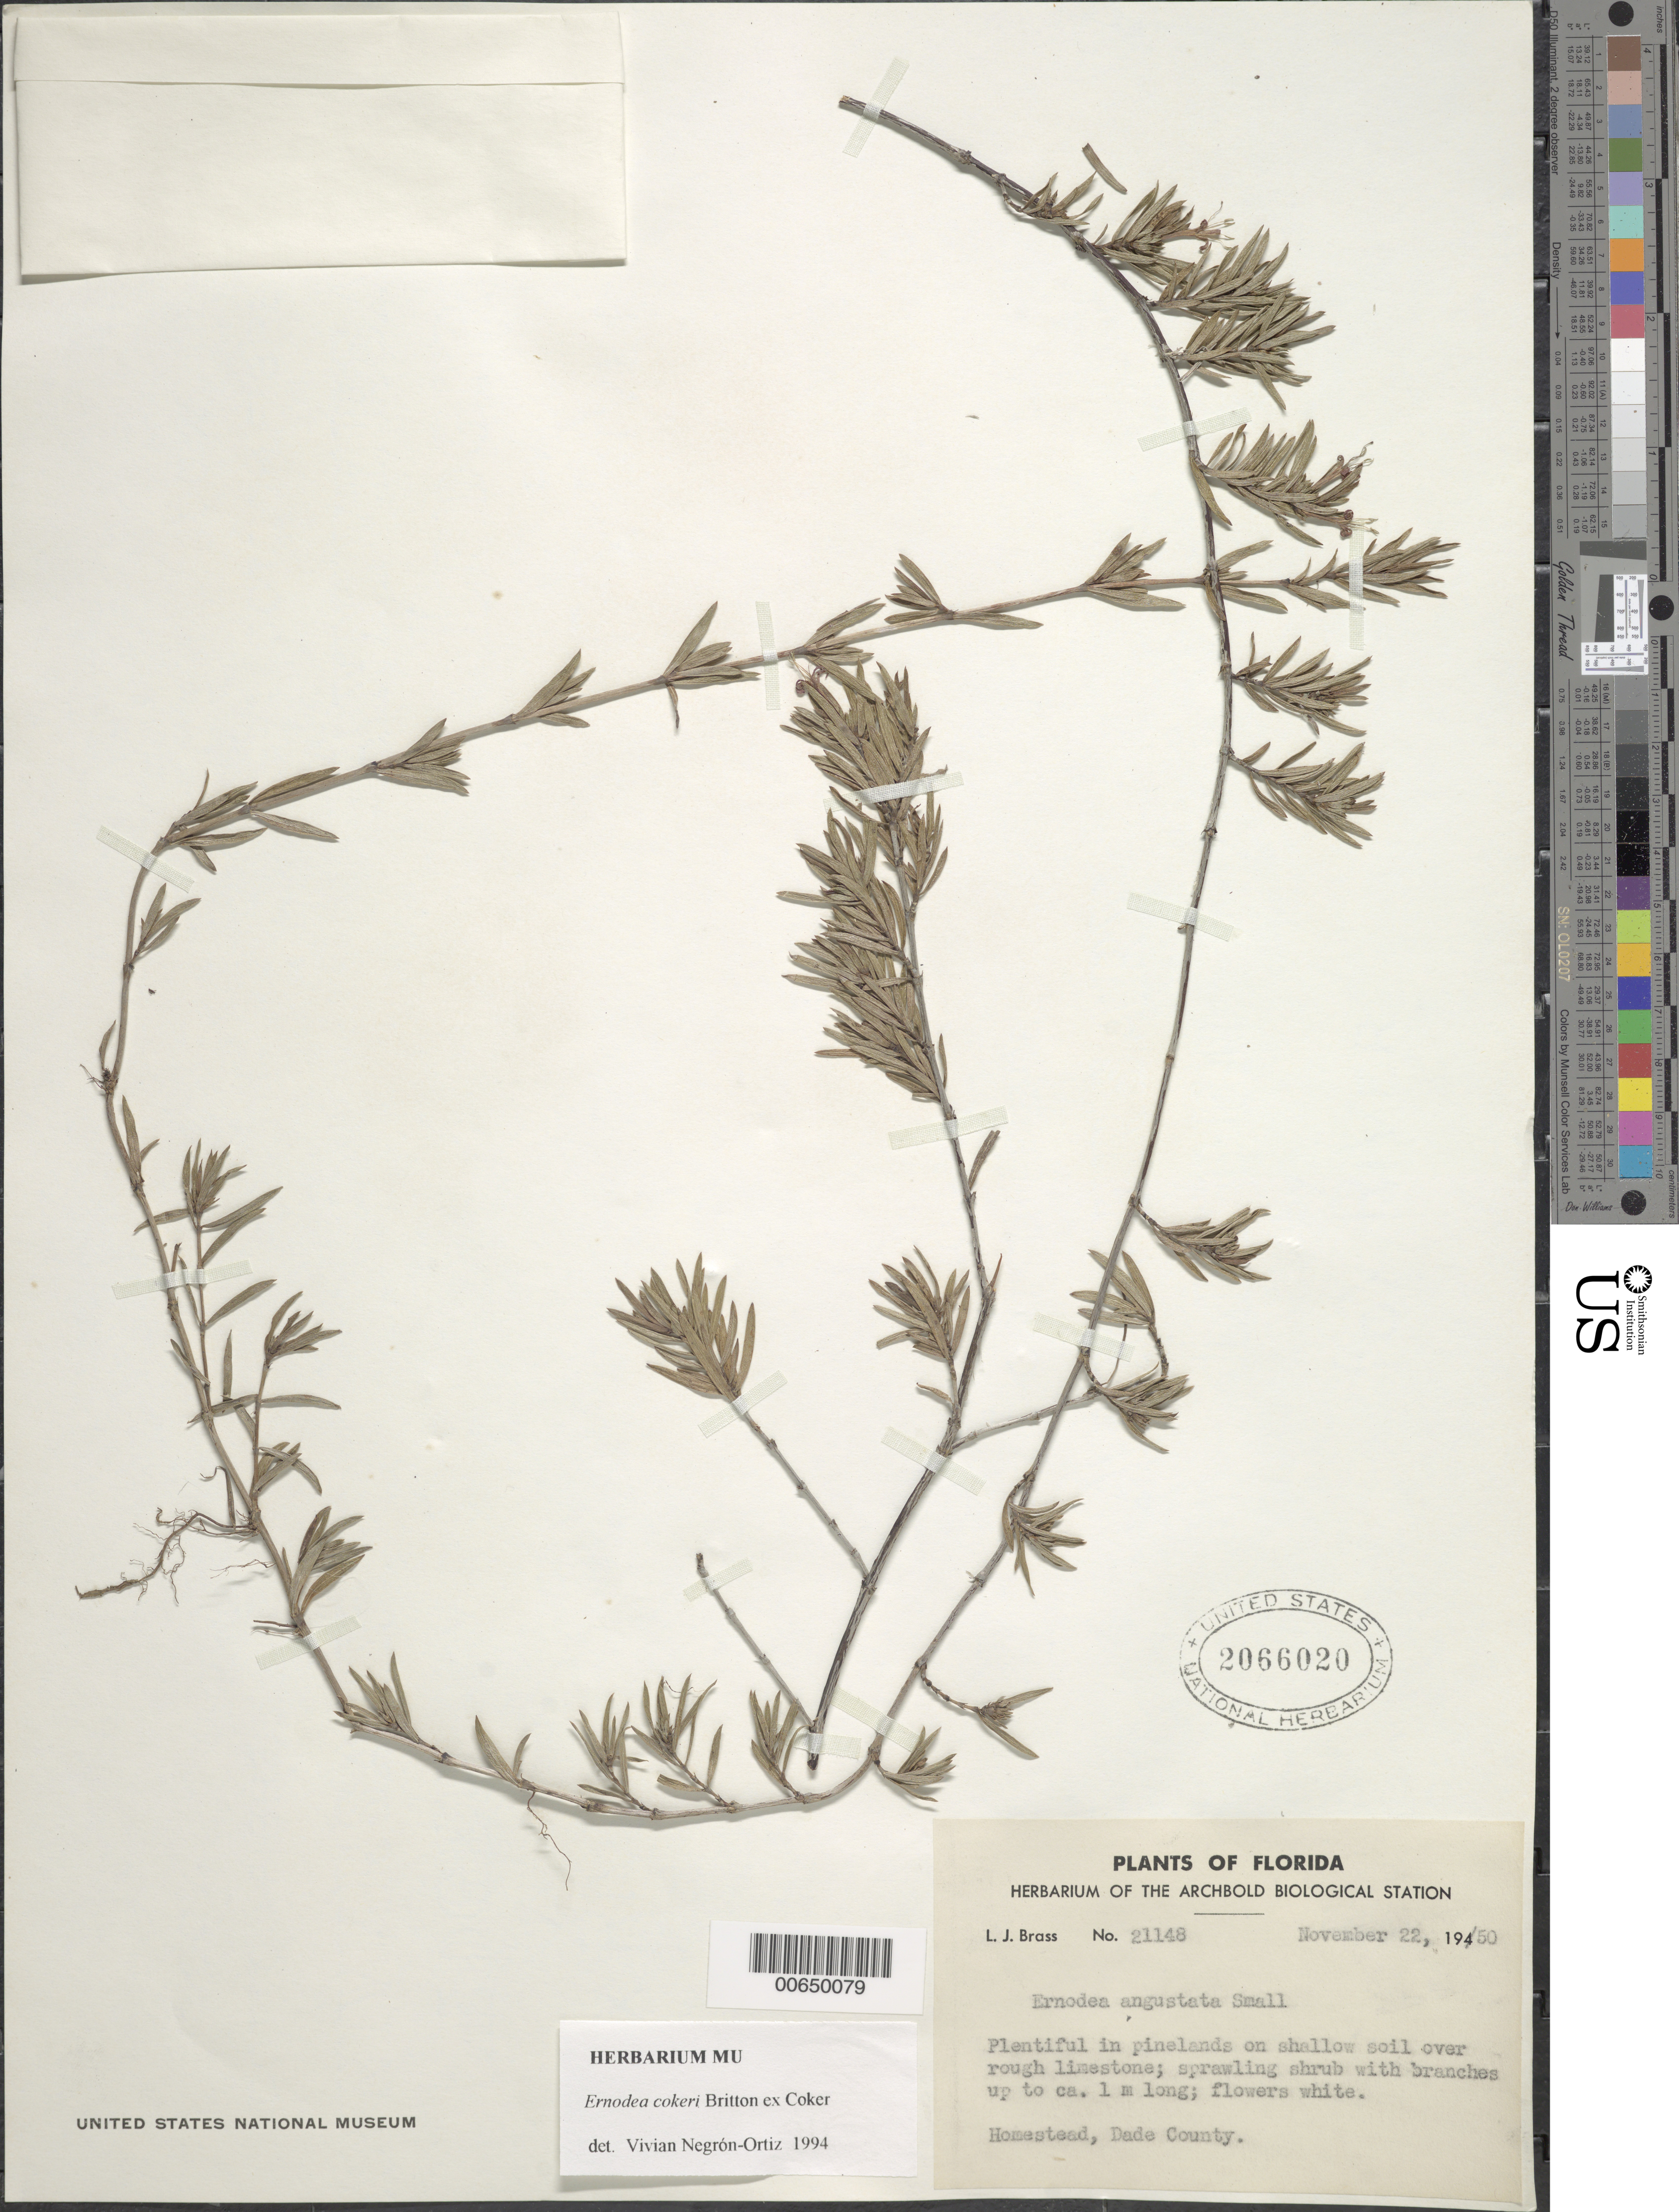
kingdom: Plantae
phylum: Tracheophyta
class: Magnoliopsida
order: Gentianales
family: Rubiaceae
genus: Ernodea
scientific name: Ernodea cokeri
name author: Britton ex Coker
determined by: Negrón-Ortiz, V.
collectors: L. J. Brass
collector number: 21148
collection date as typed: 22 Nov 1950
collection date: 1950-11-22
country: United States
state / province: Florida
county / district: Dade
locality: Homestead.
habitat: In pinelands on shallow soil over rough limestone.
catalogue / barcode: US 2066020